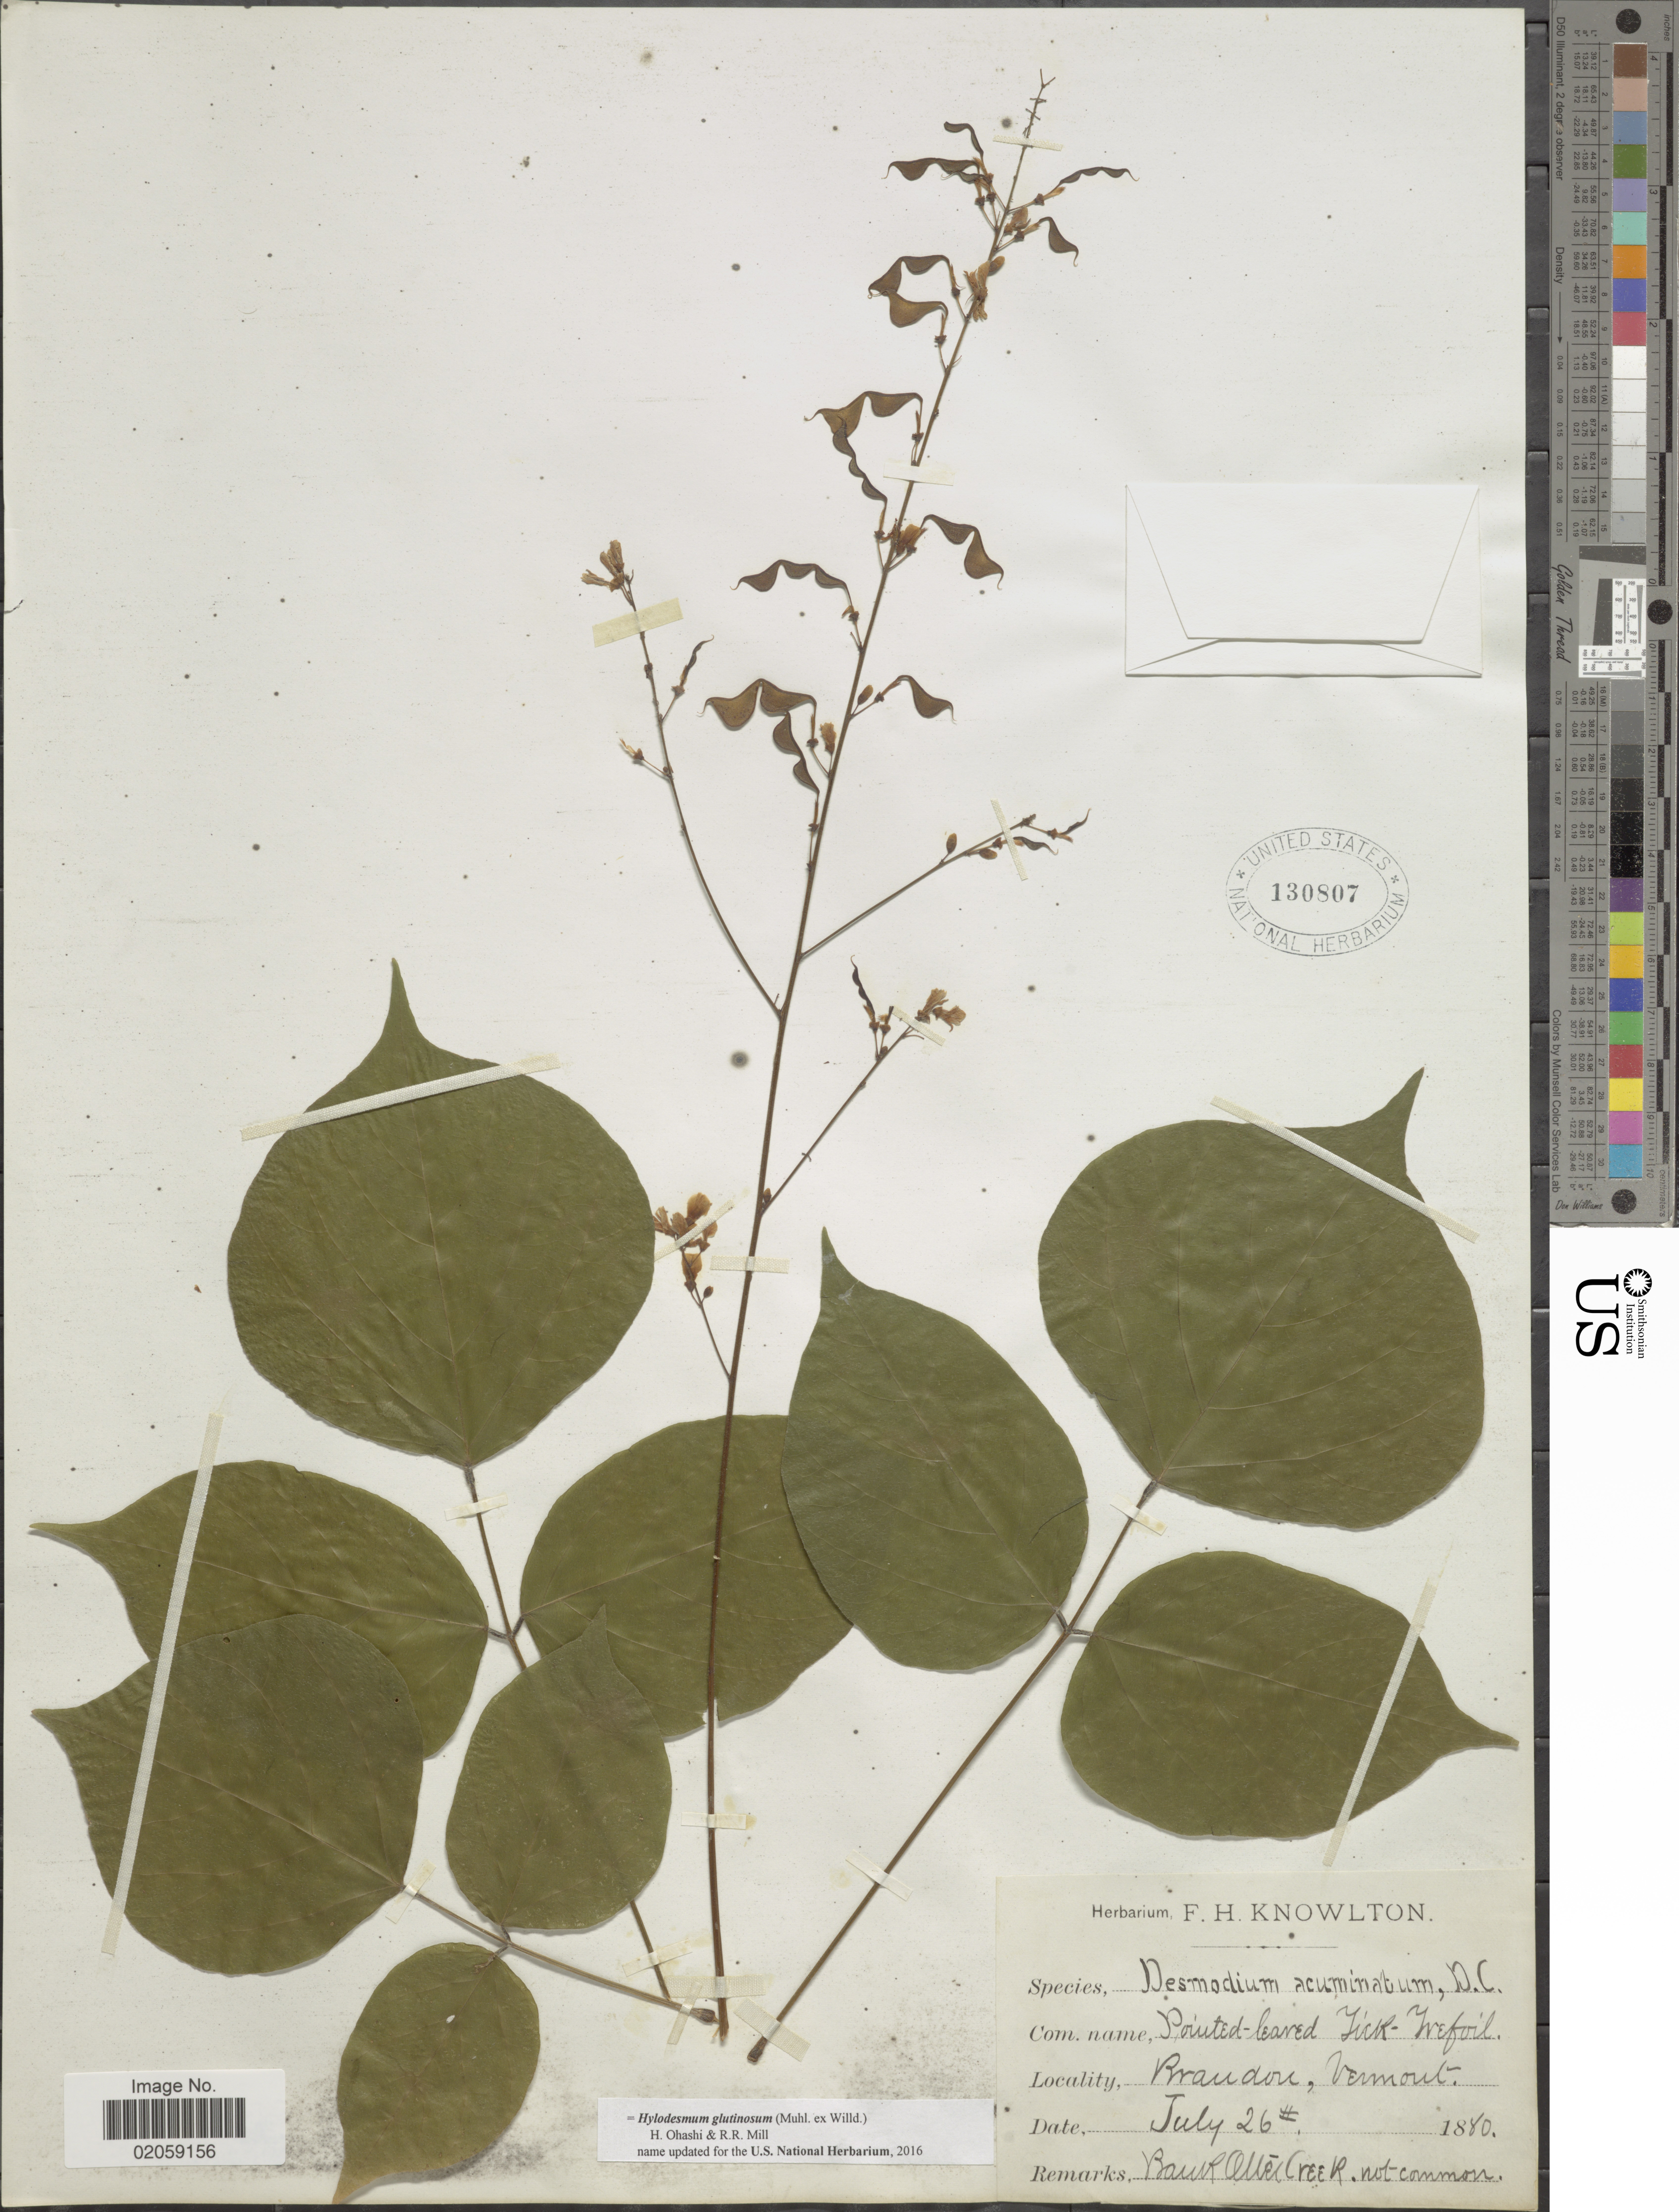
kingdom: Plantae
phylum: Tracheophyta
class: Magnoliopsida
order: Fabales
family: Fabaceae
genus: Hylodesmum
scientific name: Hylodesmum glutinosum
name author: (Muhl. ex Willd.) H. Ohashi & R.R. Mill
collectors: ex herb. F.H. Knowlton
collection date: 1880-07-26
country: United States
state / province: Vermont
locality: Brandon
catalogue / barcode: US 130807